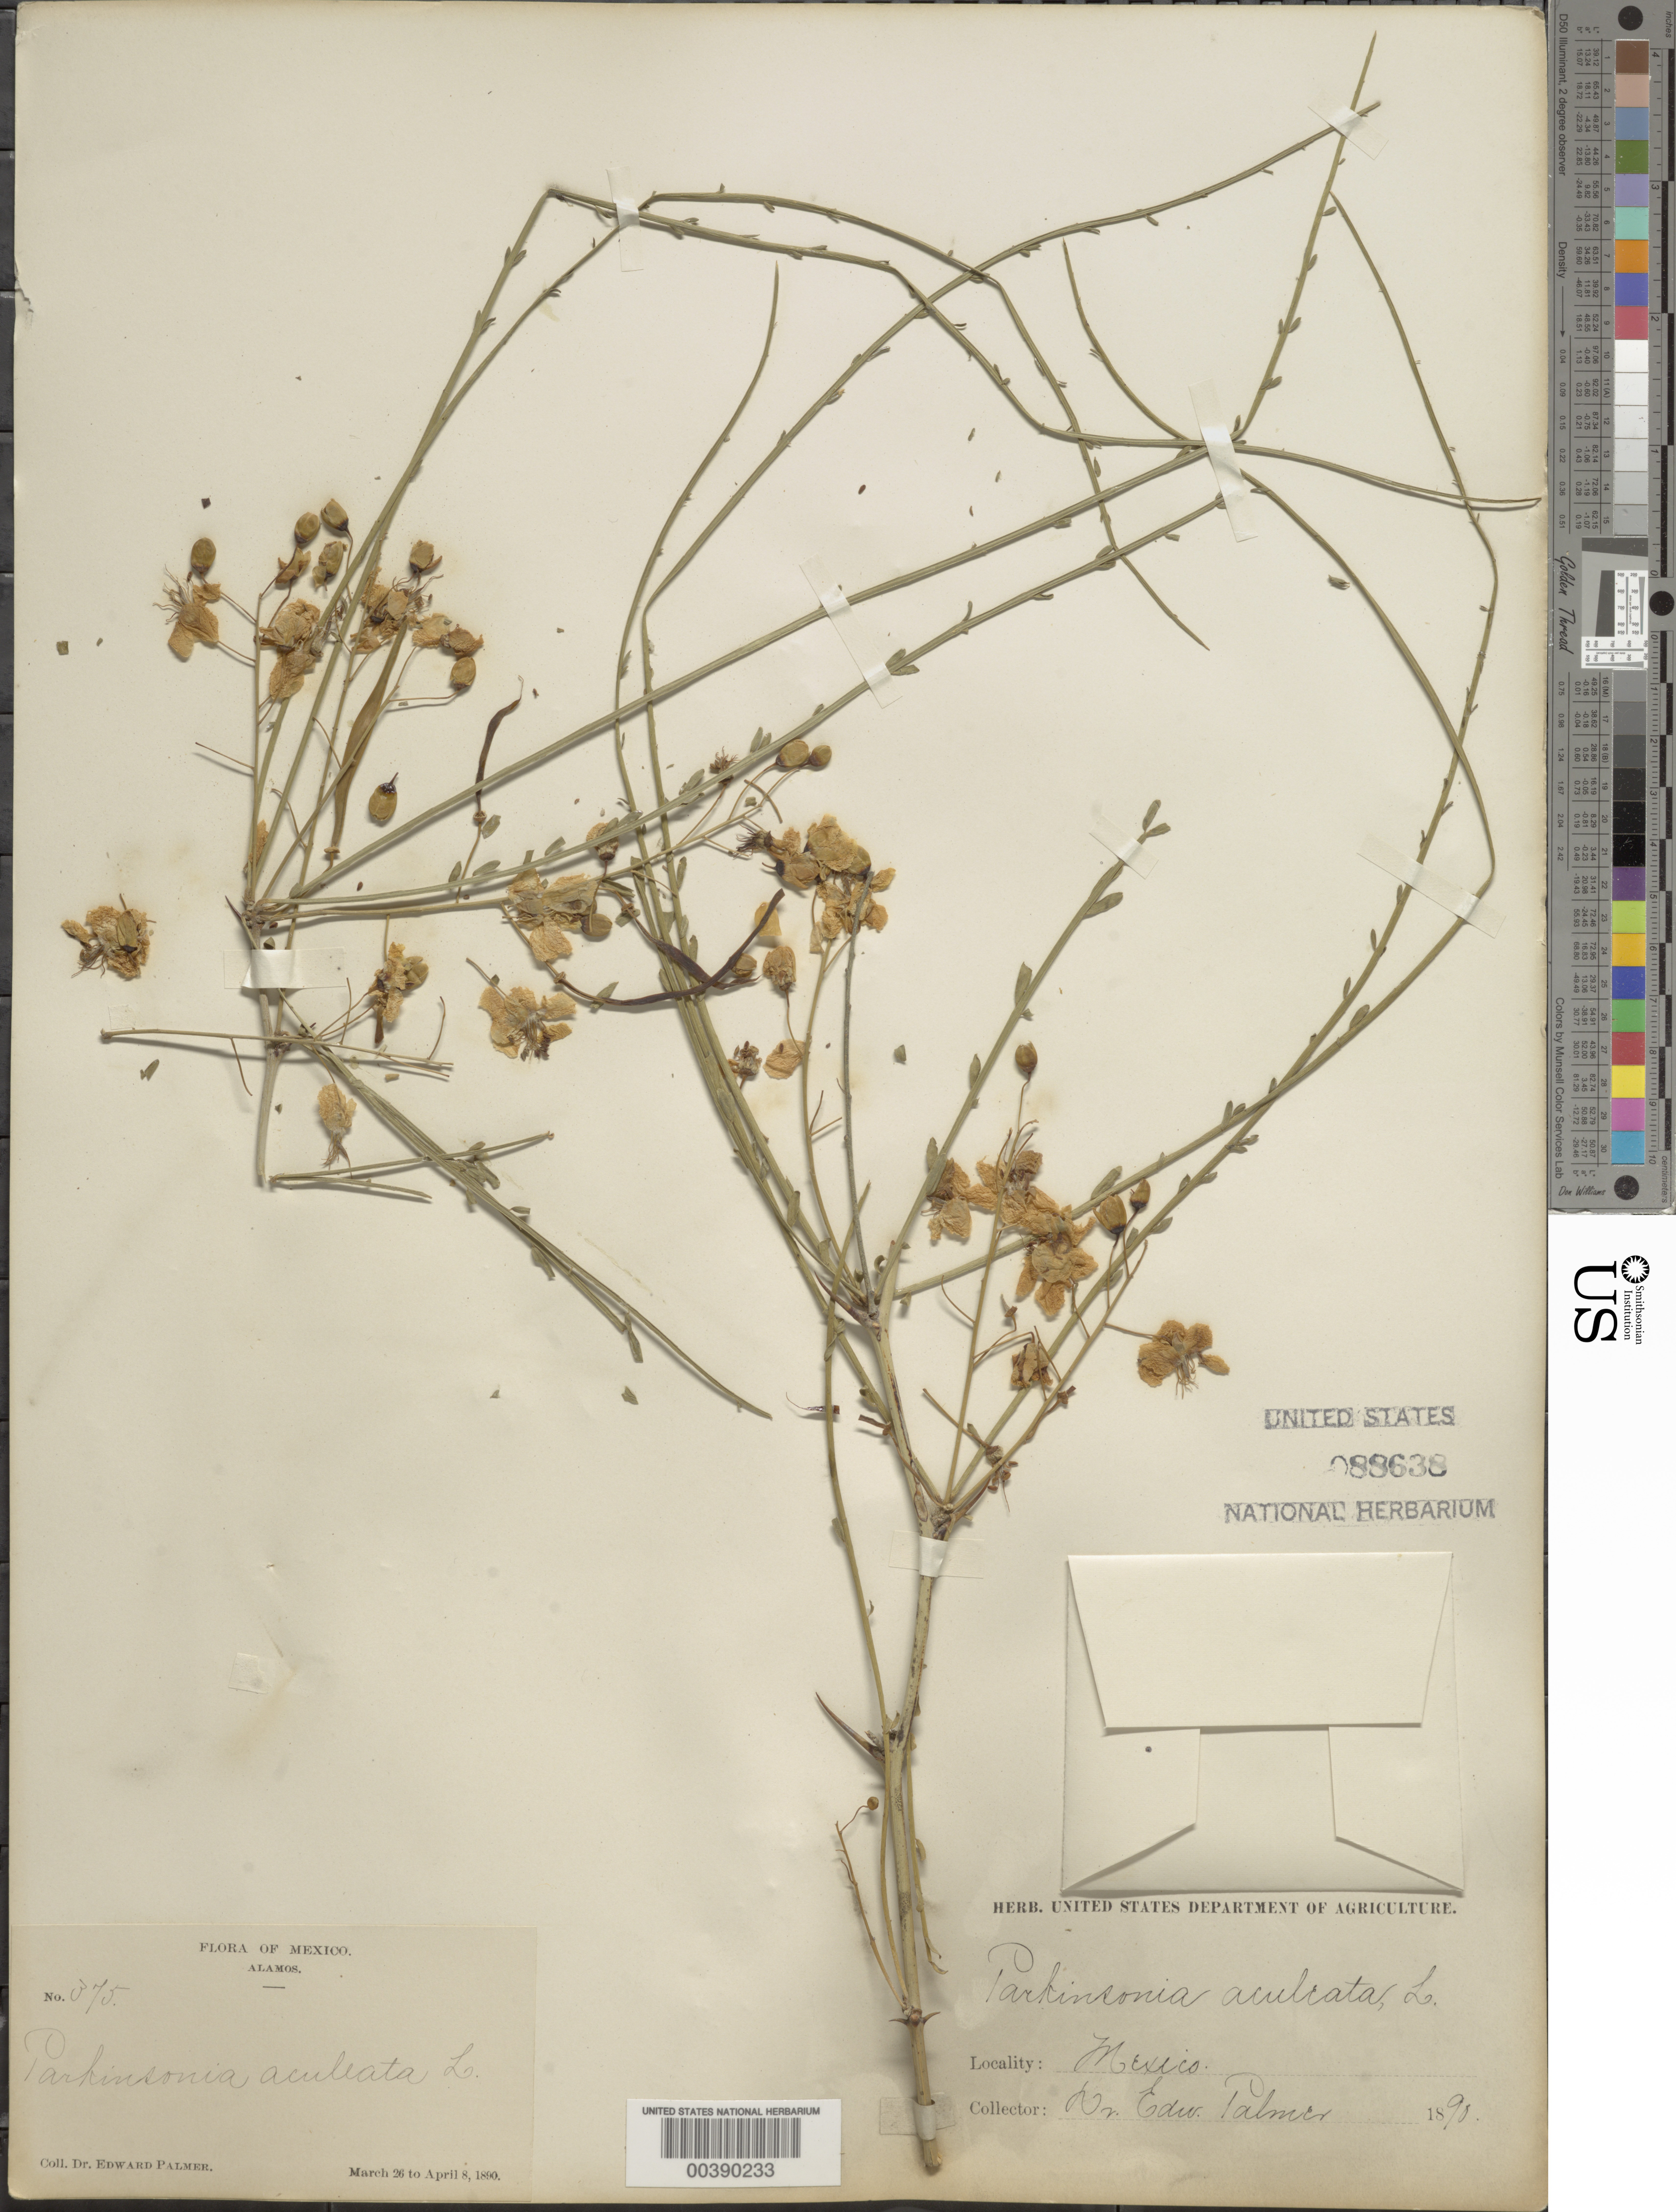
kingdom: Plantae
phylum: Tracheophyta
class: Magnoliopsida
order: Fabales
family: Fabaceae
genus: Parkinsonia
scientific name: Parkinsonia aculeata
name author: L.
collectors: E. Palmer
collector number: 375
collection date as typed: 26 Mar 1890 to 08 Apr 1890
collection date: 1890-03-26/1890-04-08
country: Mexico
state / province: Sonora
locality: Alamos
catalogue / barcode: US 88638